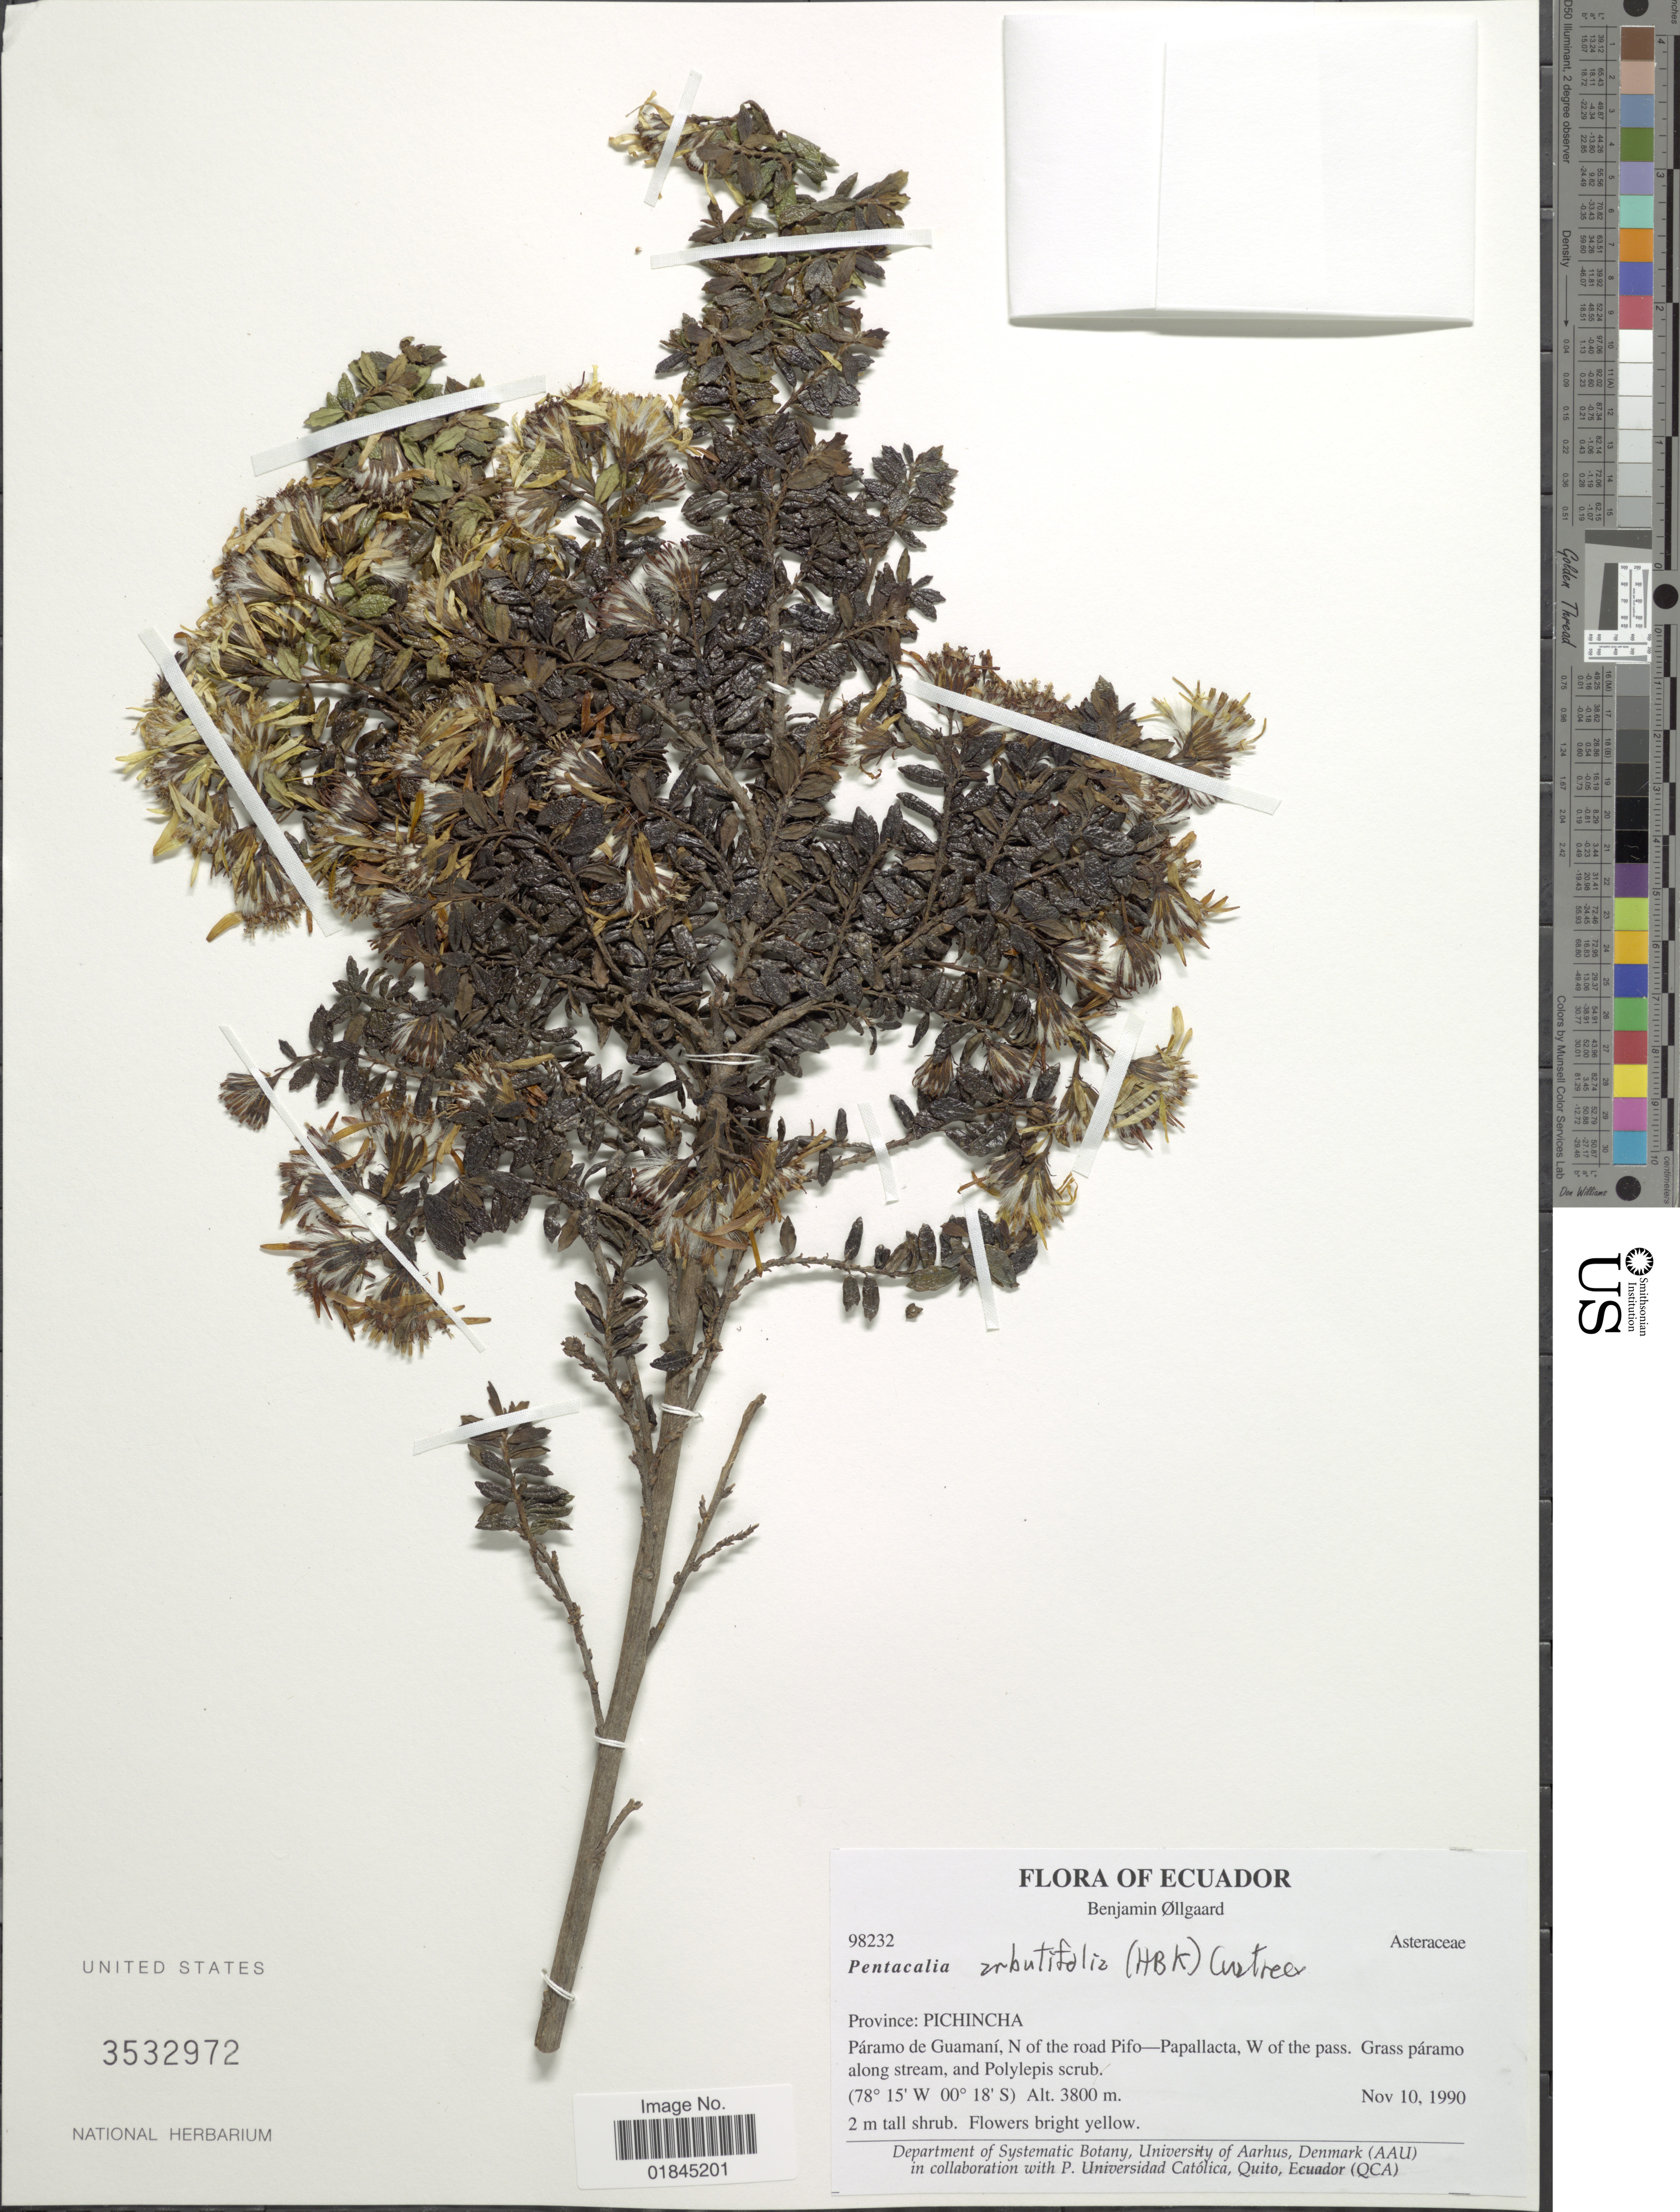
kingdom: Plantae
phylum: Tracheophyta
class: Magnoliopsida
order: Asterales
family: Asteraceae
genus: Pentacalia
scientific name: Pentacalia arbutifolia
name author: (Kunth) Cuatrec.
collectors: B. Øllgaard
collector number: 98232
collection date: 1990-11-10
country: Ecuador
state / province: Pichincha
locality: Province: Pichincha. Páramo de Guamaní, N of the road Pifo - Papallacta, W of the pass.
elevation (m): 3800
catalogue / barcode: US 3532972